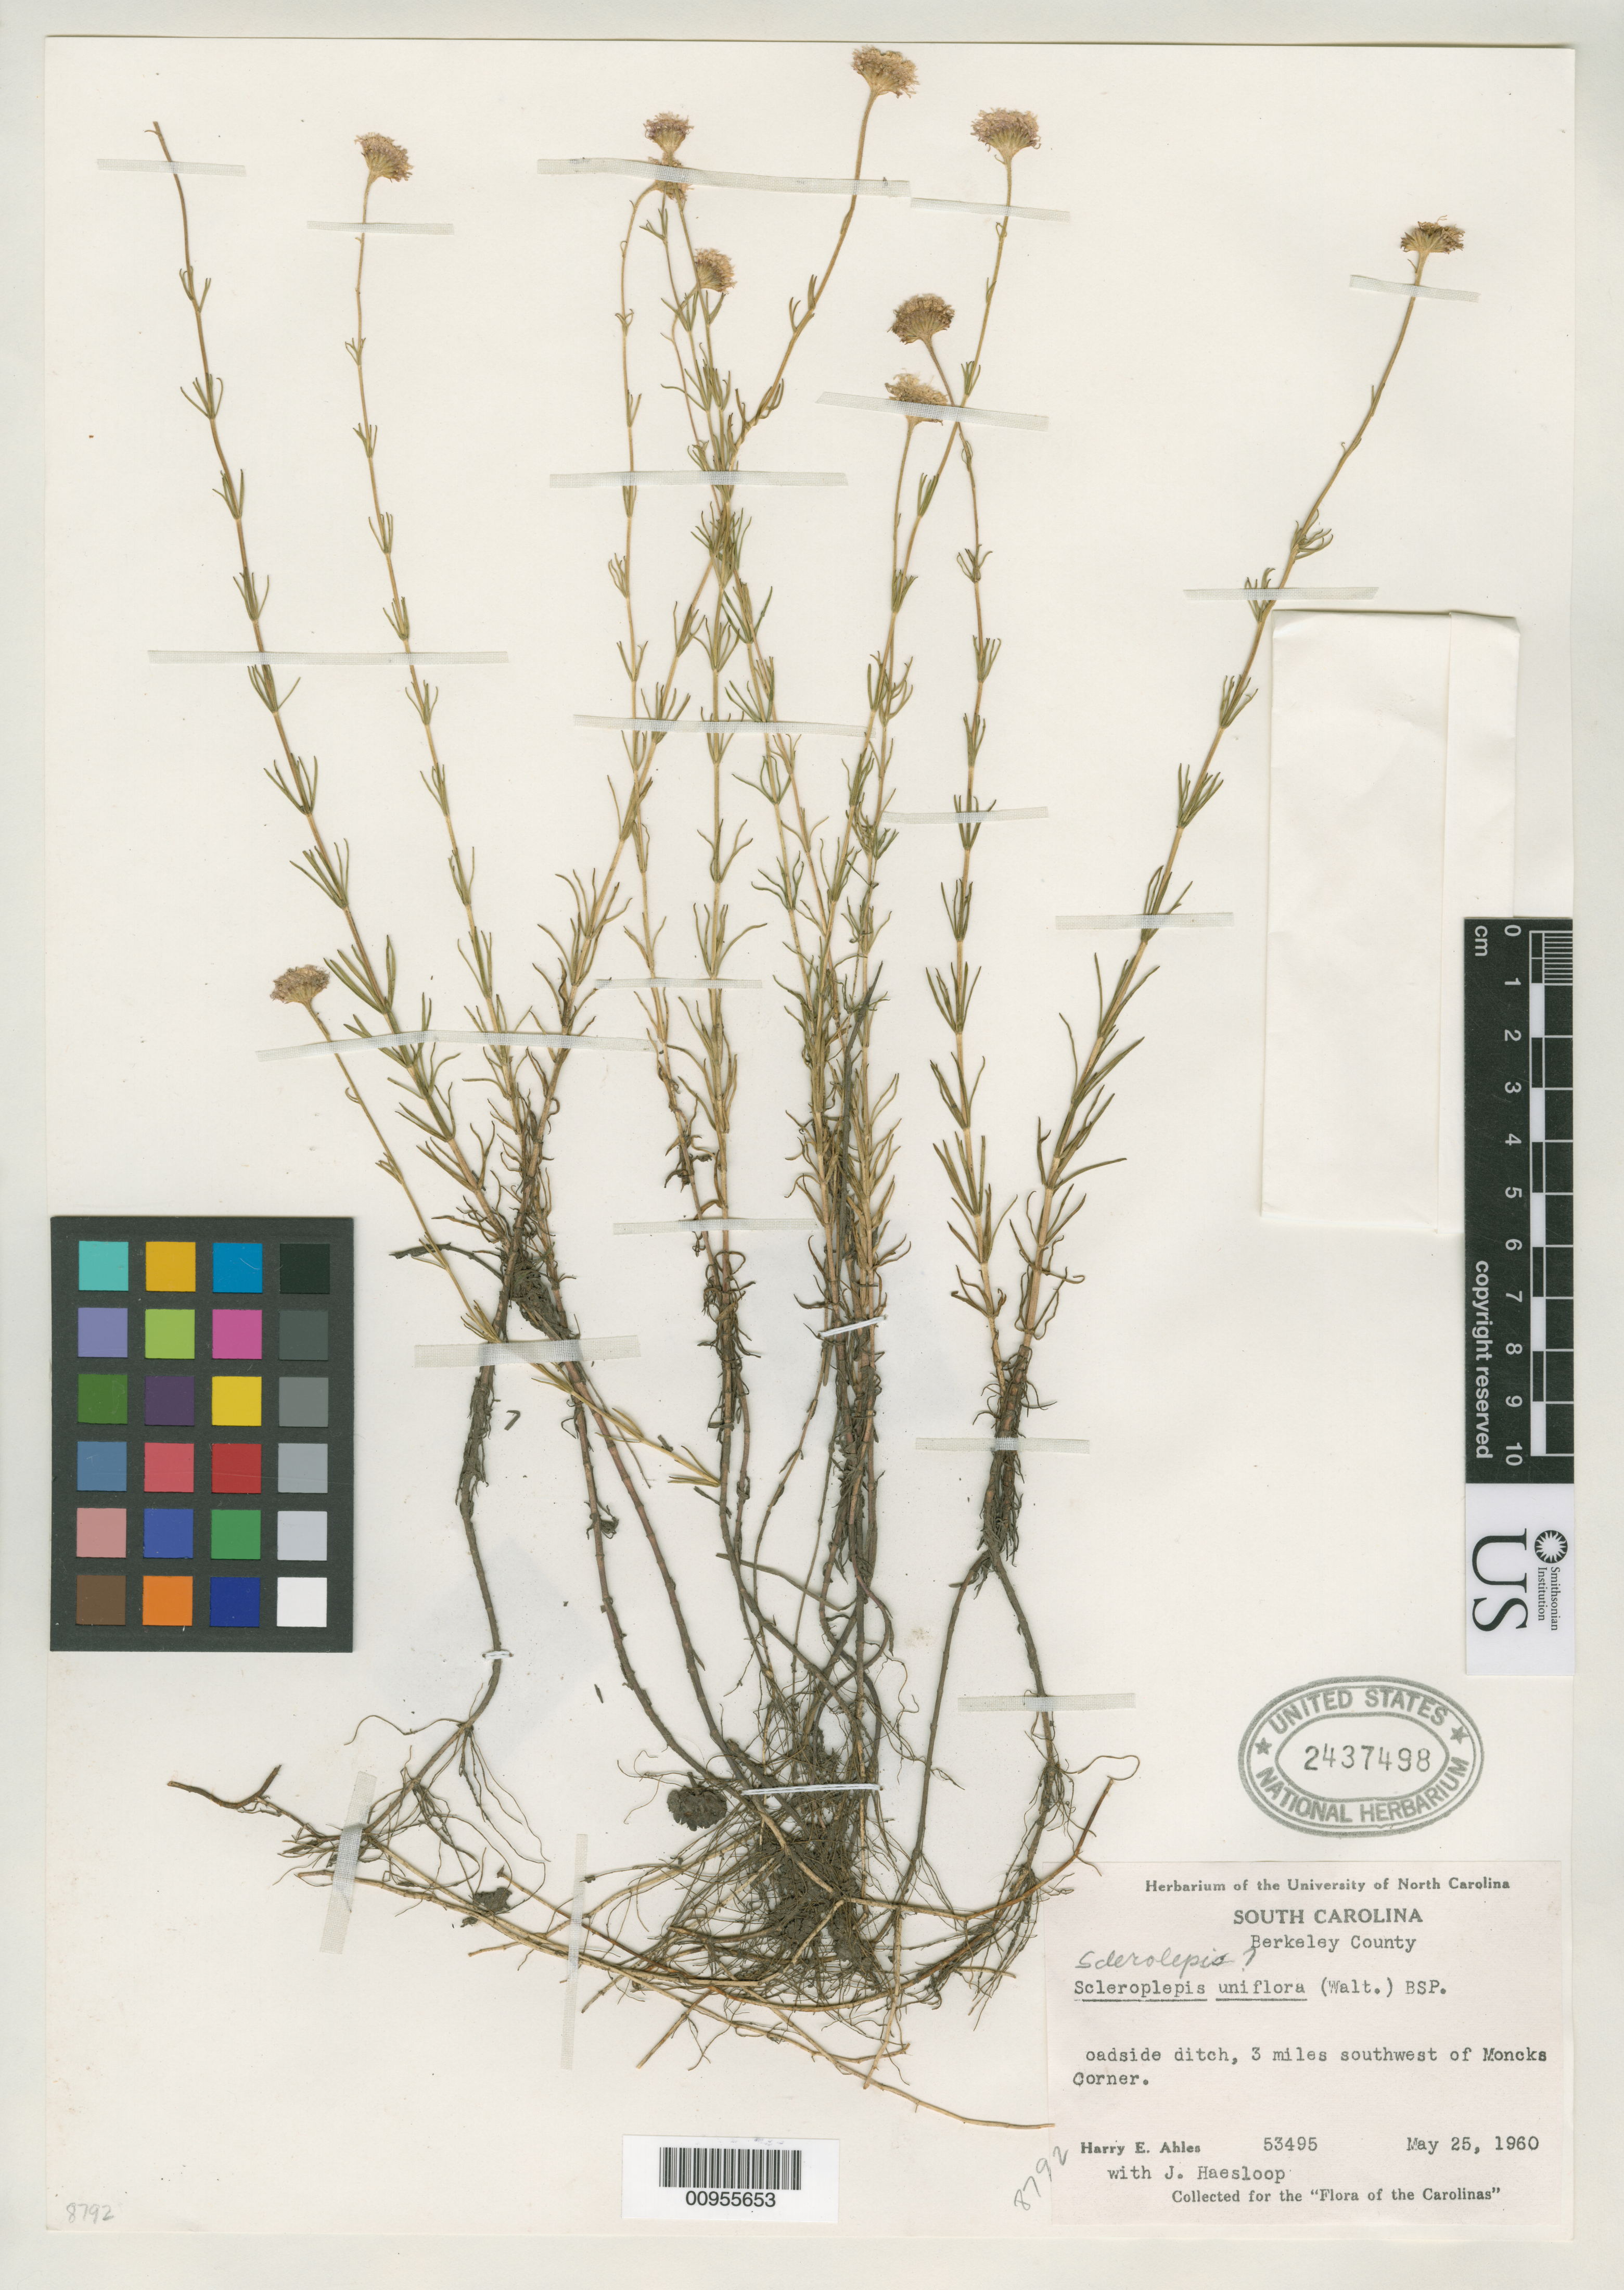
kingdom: Plantae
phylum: Tracheophyta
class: Magnoliopsida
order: Asterales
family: Asteraceae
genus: Ethulia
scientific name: Ethulia uniflora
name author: Walter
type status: Isoneotype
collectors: H. E. Ahles & J. Haesloop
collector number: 53495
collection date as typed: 25 May 1960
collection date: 1960-05-25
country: United States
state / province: South Carolina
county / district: Berkeley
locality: Roadside ditch, 3 miles southwest of Moncks Corner.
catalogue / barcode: US 2437498